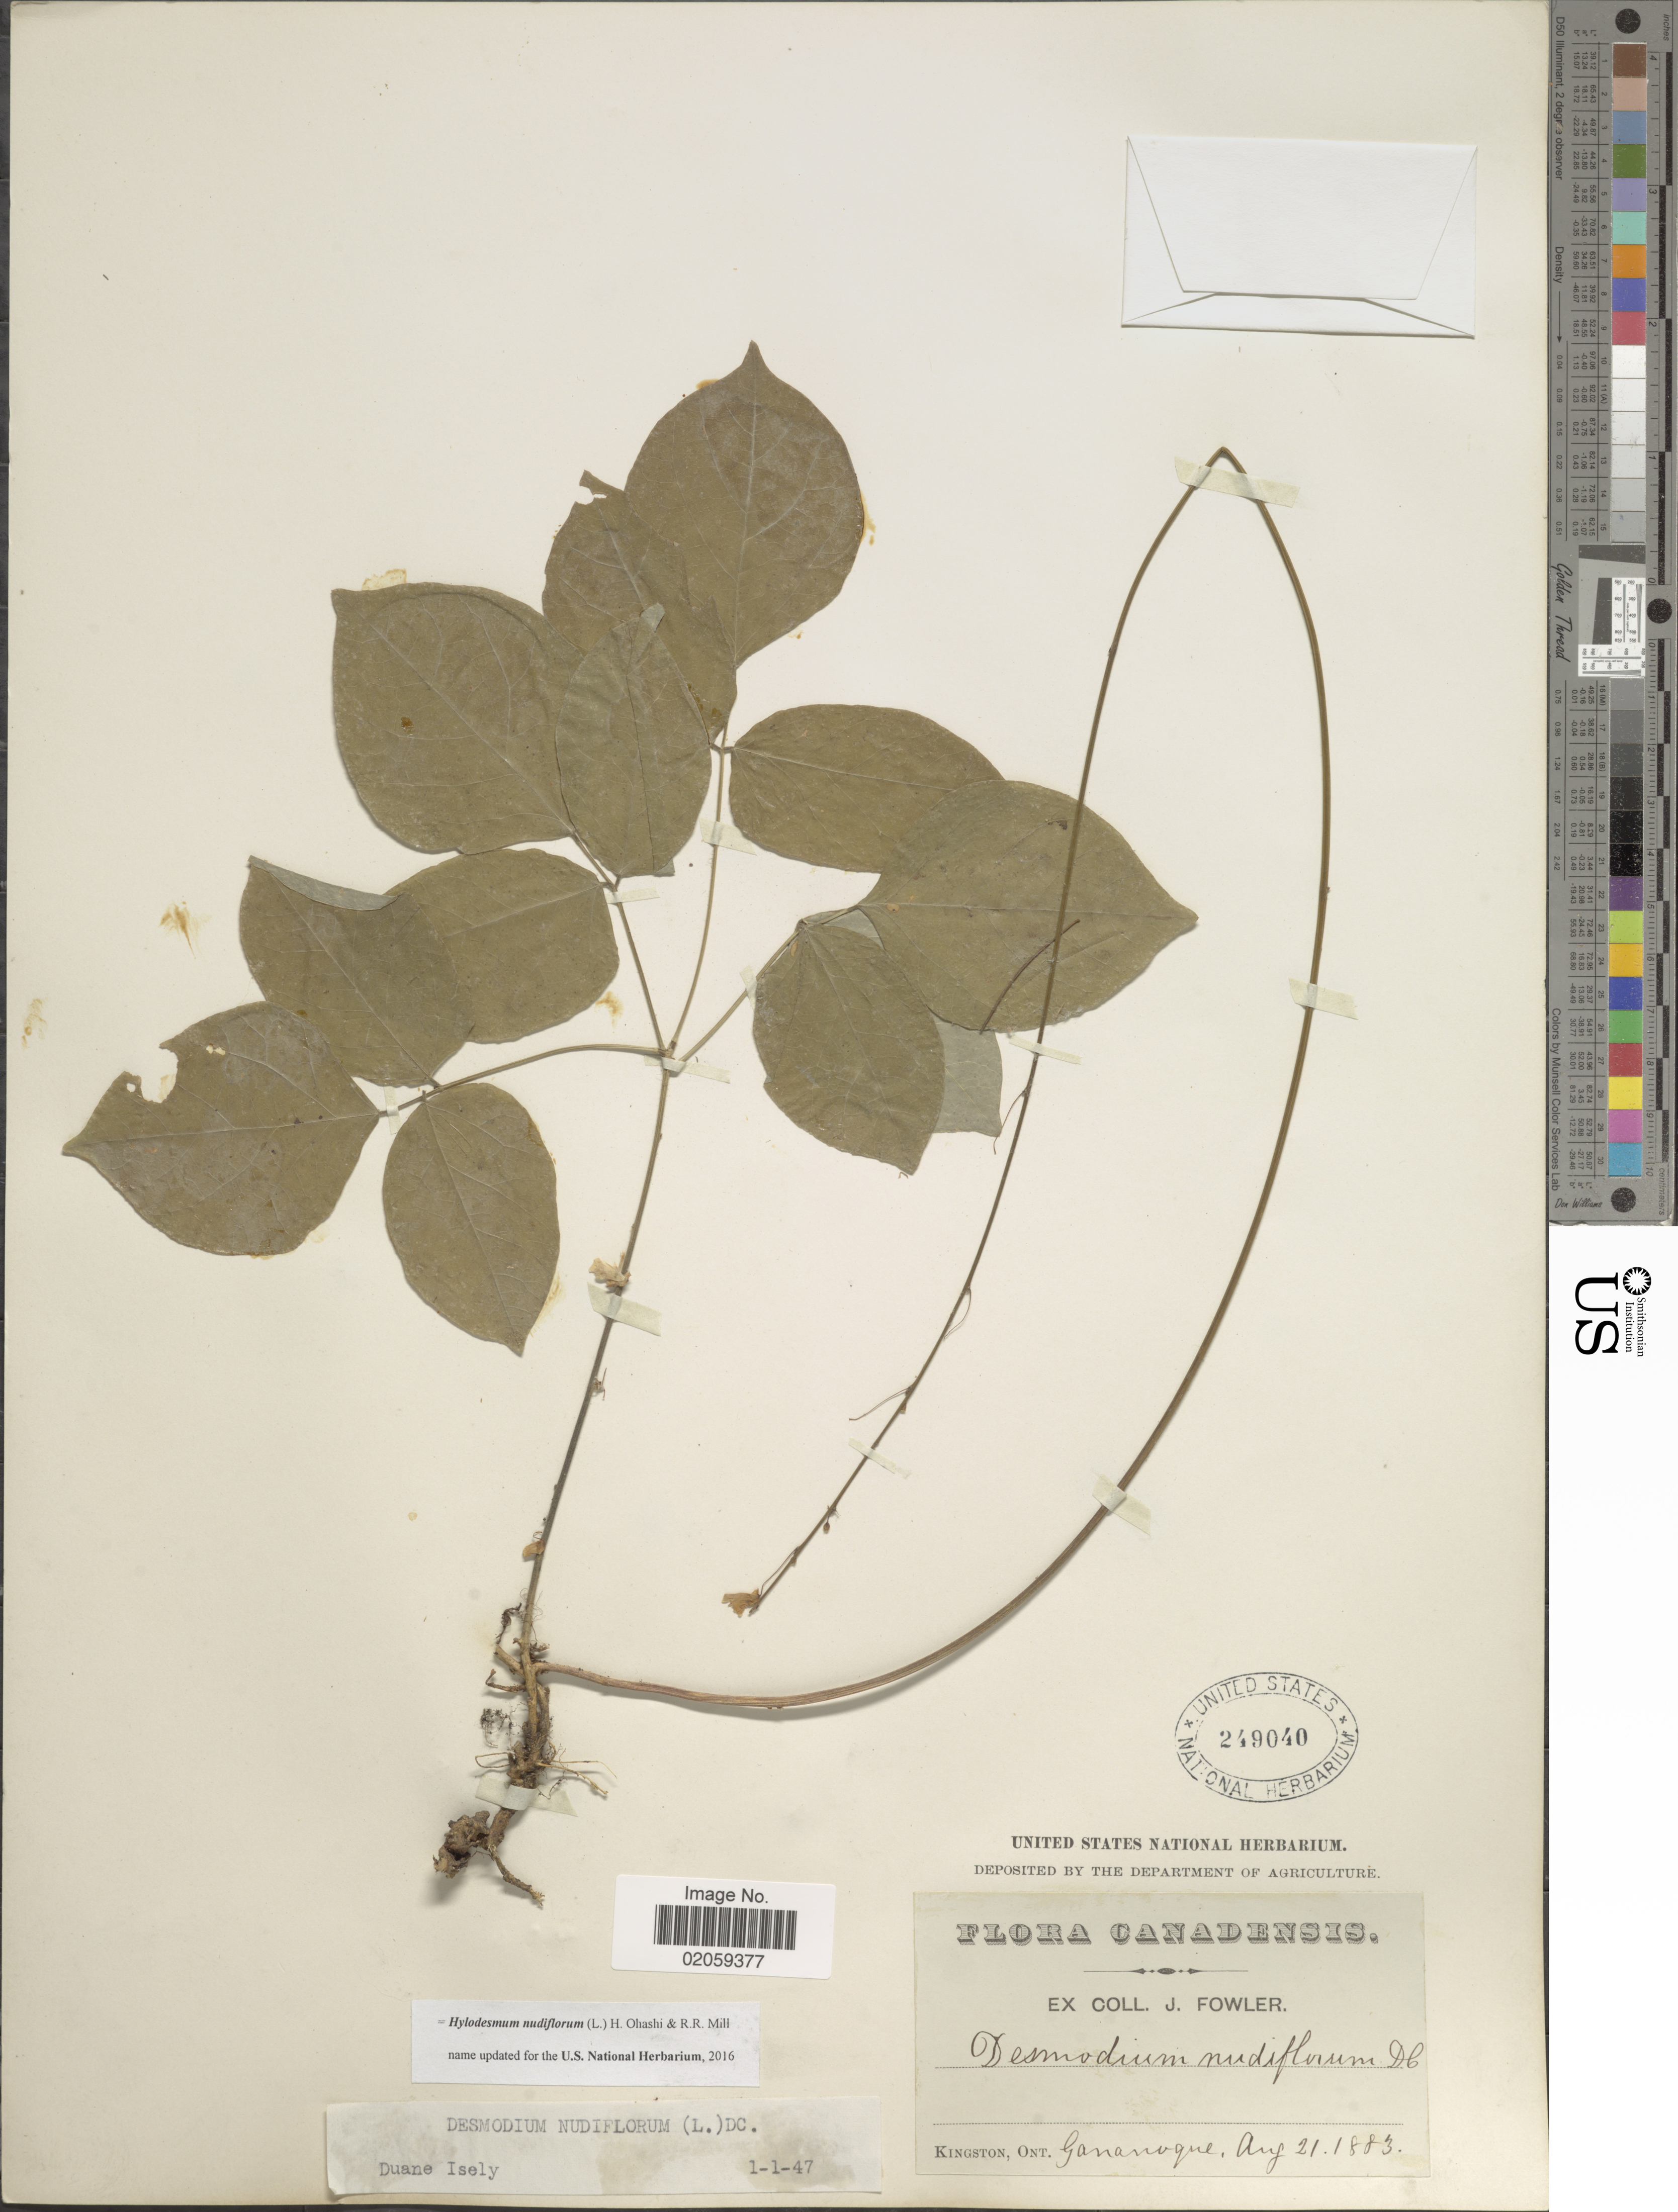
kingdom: Plantae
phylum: Tracheophyta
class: Magnoliopsida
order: Fabales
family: Fabaceae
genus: Hylodesmum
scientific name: Hylodesmum nudiflorum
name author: (L.) H. Ohashi & R.R. Mill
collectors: J. P. Fowler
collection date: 1883-08-21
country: Canada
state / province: Ontario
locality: Kingston, Ont., Gananoque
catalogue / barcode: US 249040